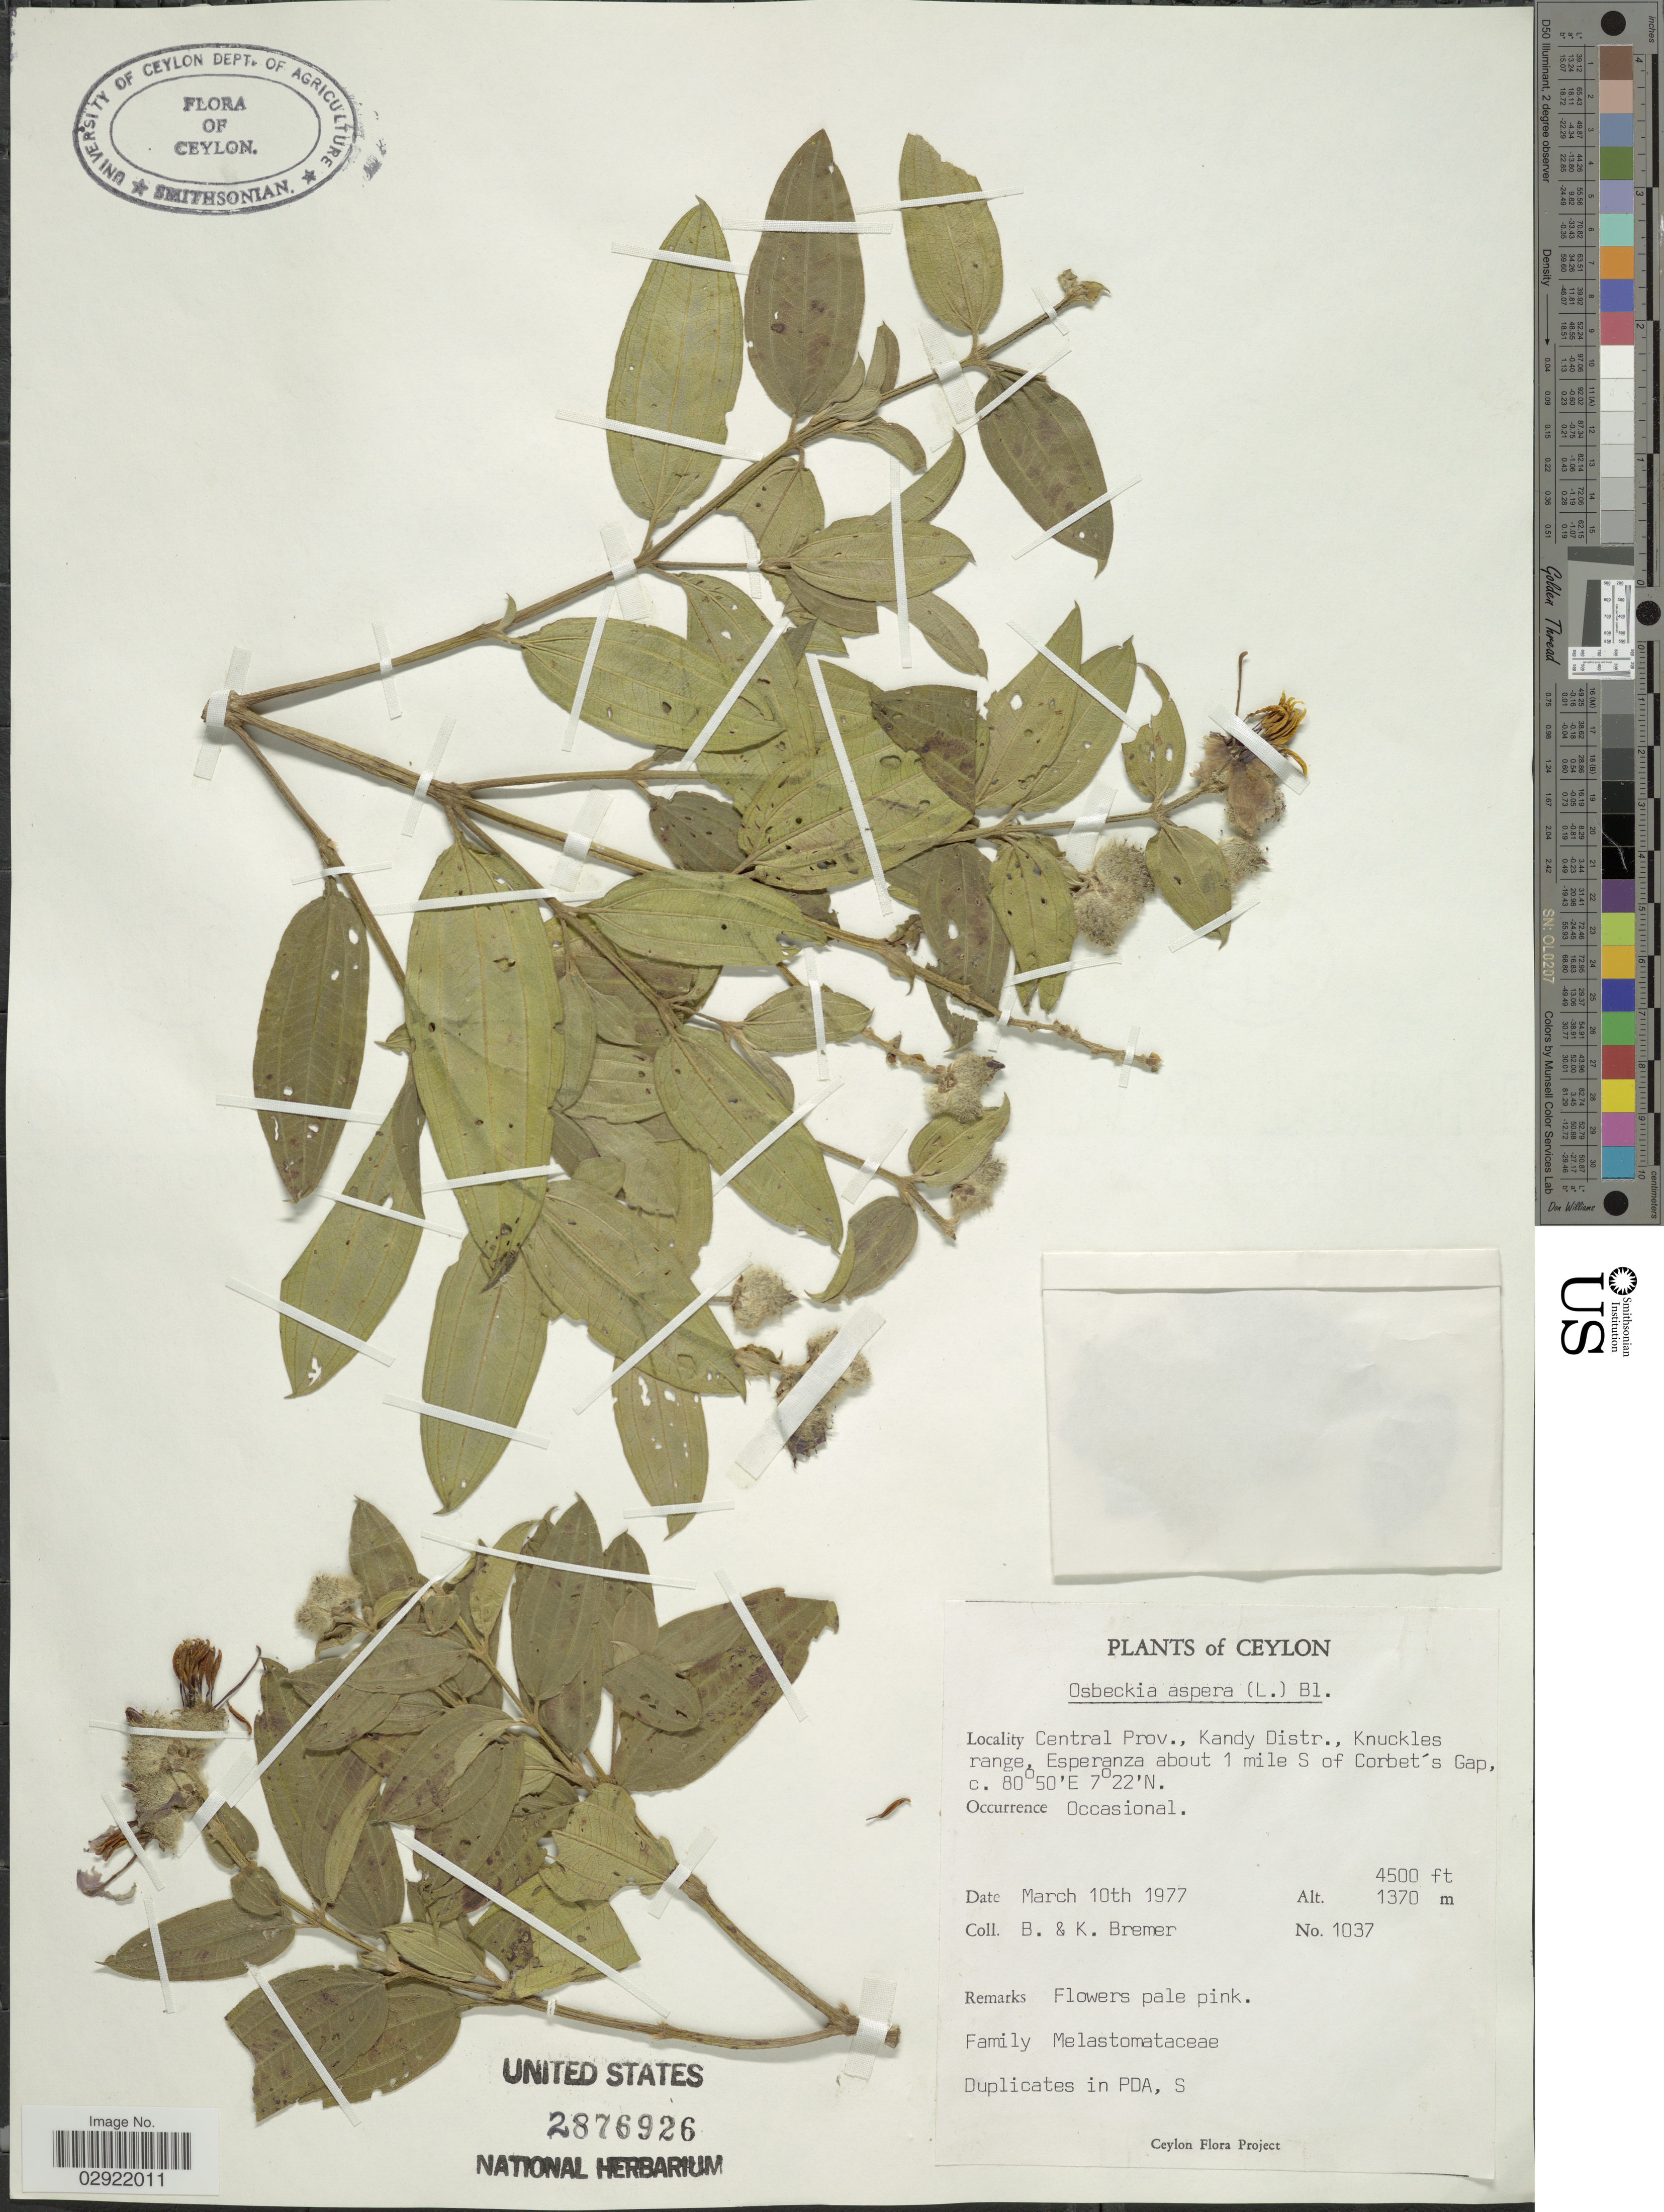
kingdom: Plantae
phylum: Tracheophyta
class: Magnoliopsida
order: Myrtales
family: Melastomataceae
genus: Osbeckia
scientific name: Osbeckia aspera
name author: Blume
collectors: B. Bremer & K. Bremer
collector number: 1037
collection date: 1977-03-10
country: Sri Lanka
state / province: Central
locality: Ceylon. Central Prov., Kandy Distr., Knuckles range, Esperanza about 1 mile S of Corbet's Gap.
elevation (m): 1372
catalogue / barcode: US 2876926